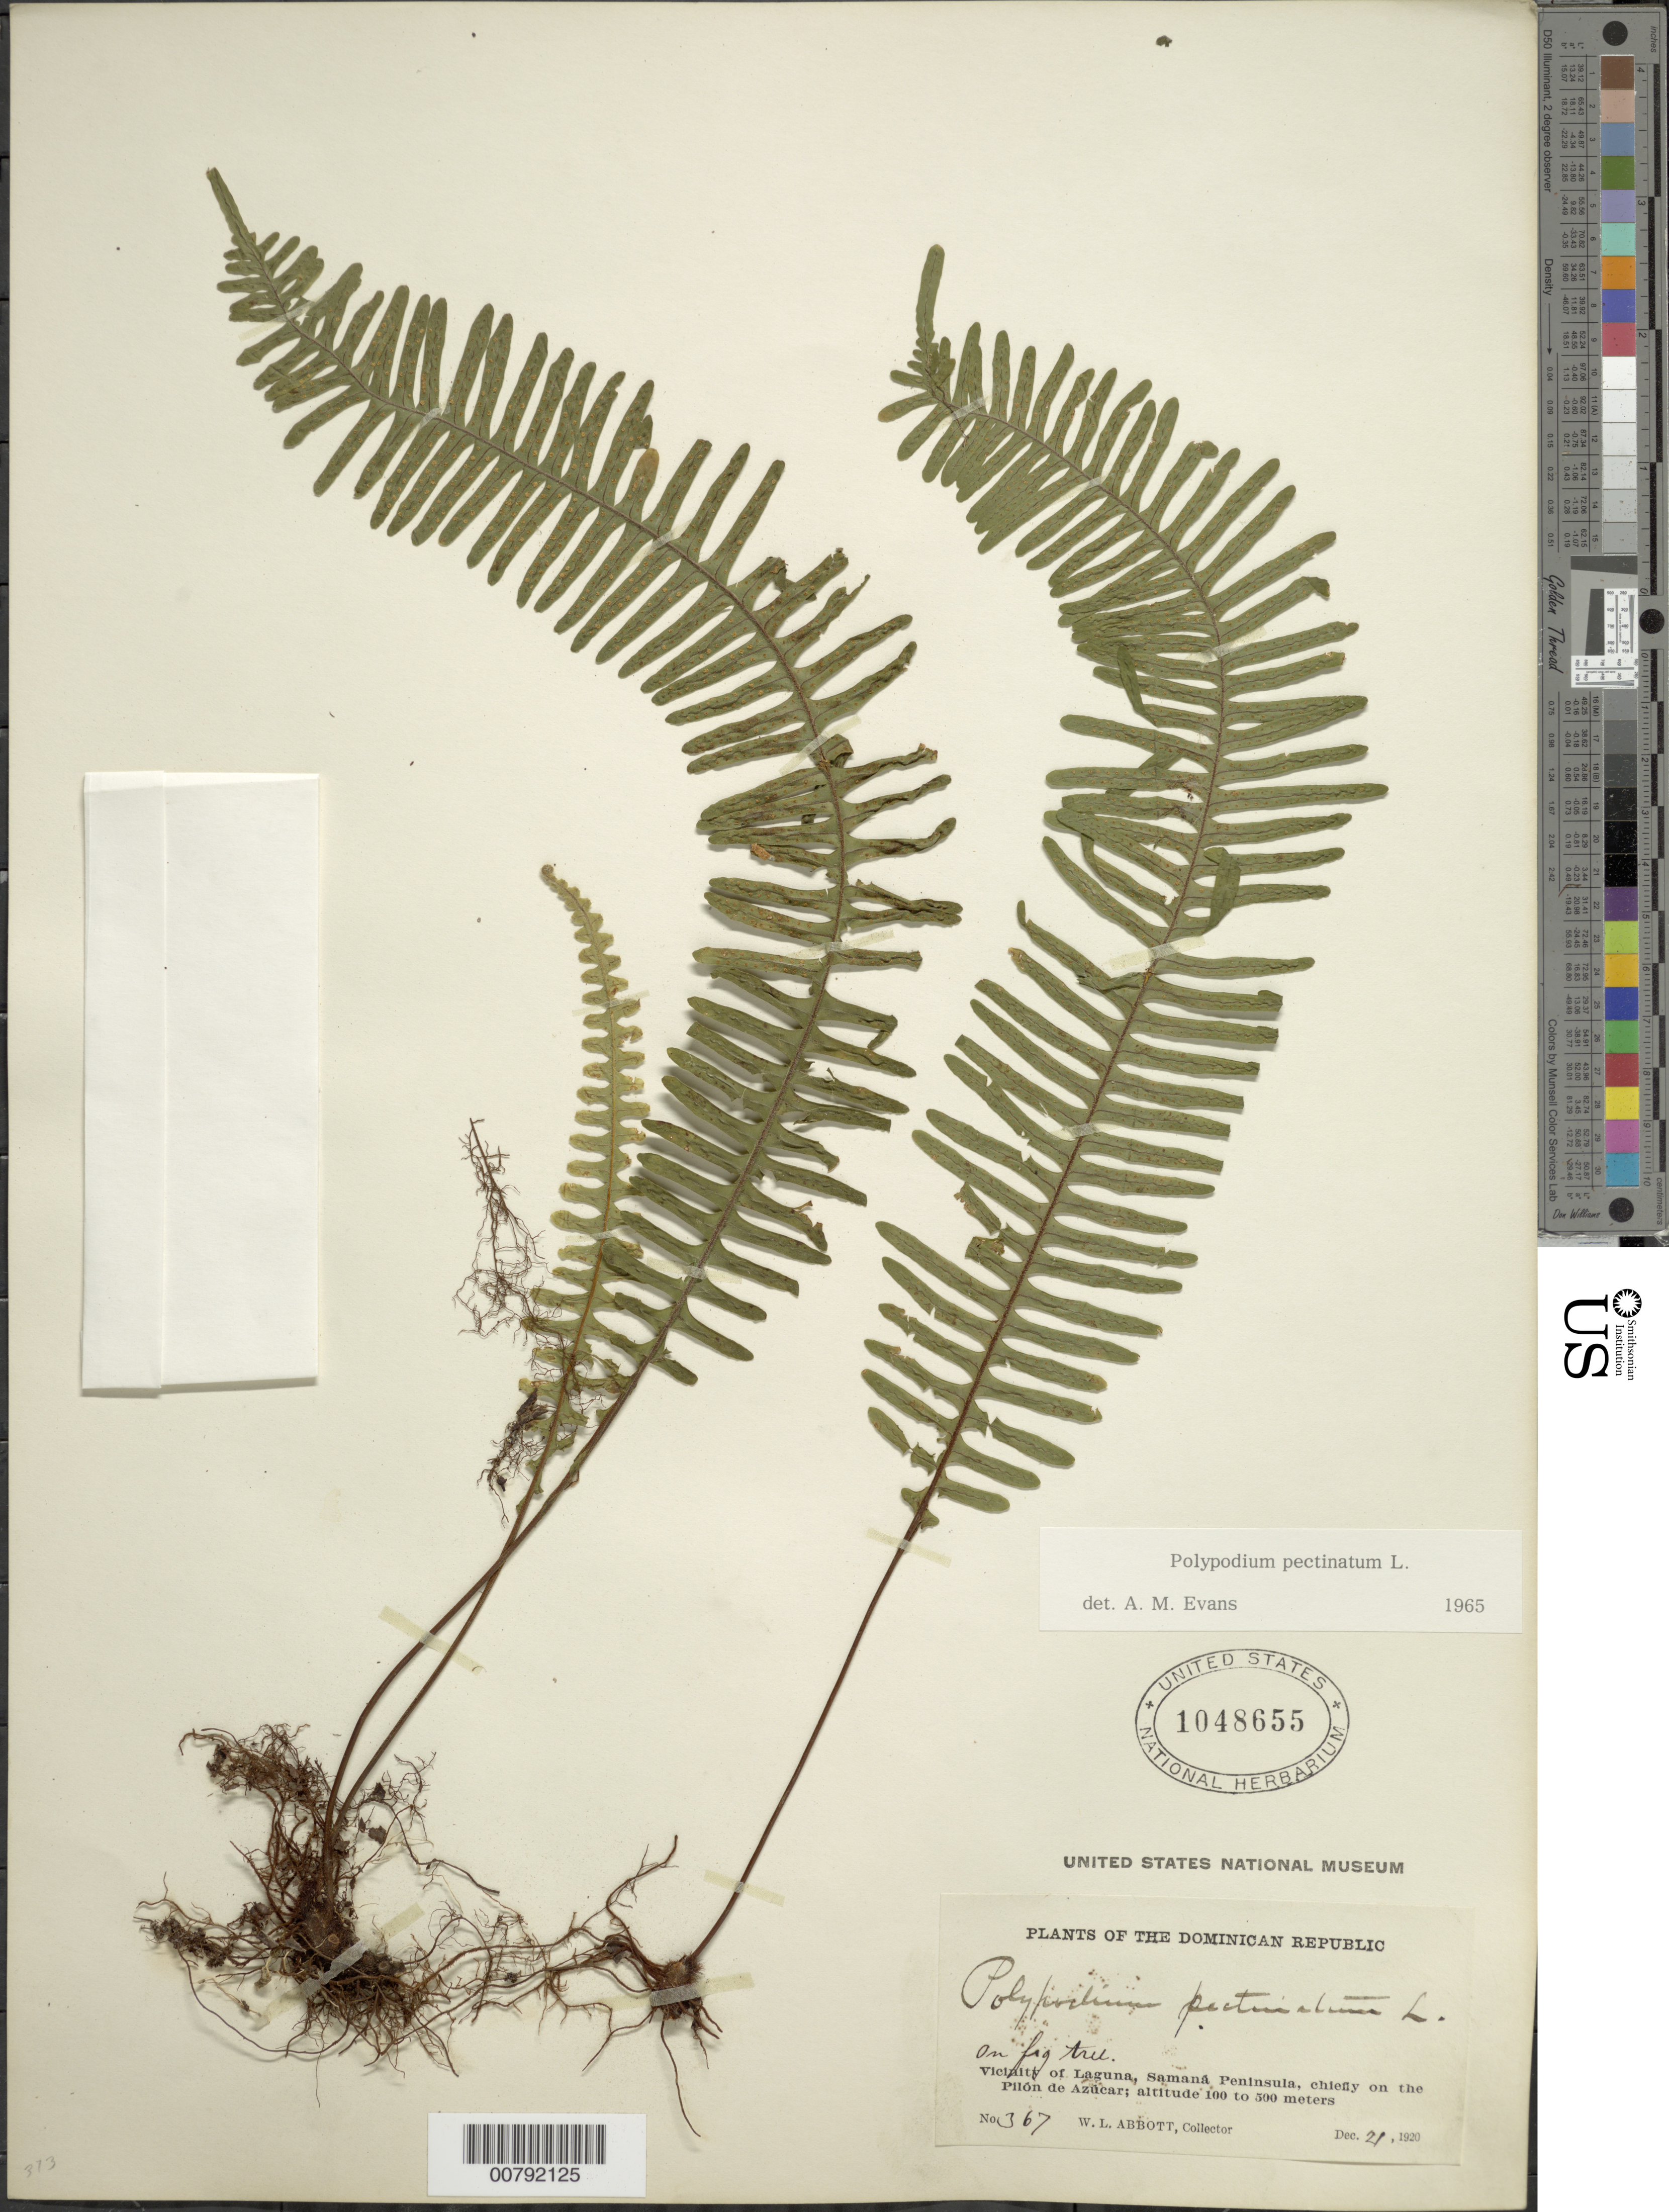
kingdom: Plantae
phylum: Tracheophyta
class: Polypodiopsida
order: Polypodiales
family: Polypodiaceae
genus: Pecluma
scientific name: Pecluma pectinata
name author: (L.) M.G. Price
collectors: W. L. Abbott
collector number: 367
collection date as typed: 21 Dec 1920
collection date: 1920-12-21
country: Dominican Republic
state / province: Samana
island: Hispaniola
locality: Samana Peninsula, Laguna vicinity, chiefly on the Pilón de Azucar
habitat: On fig tree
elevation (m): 100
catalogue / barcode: US 1048655